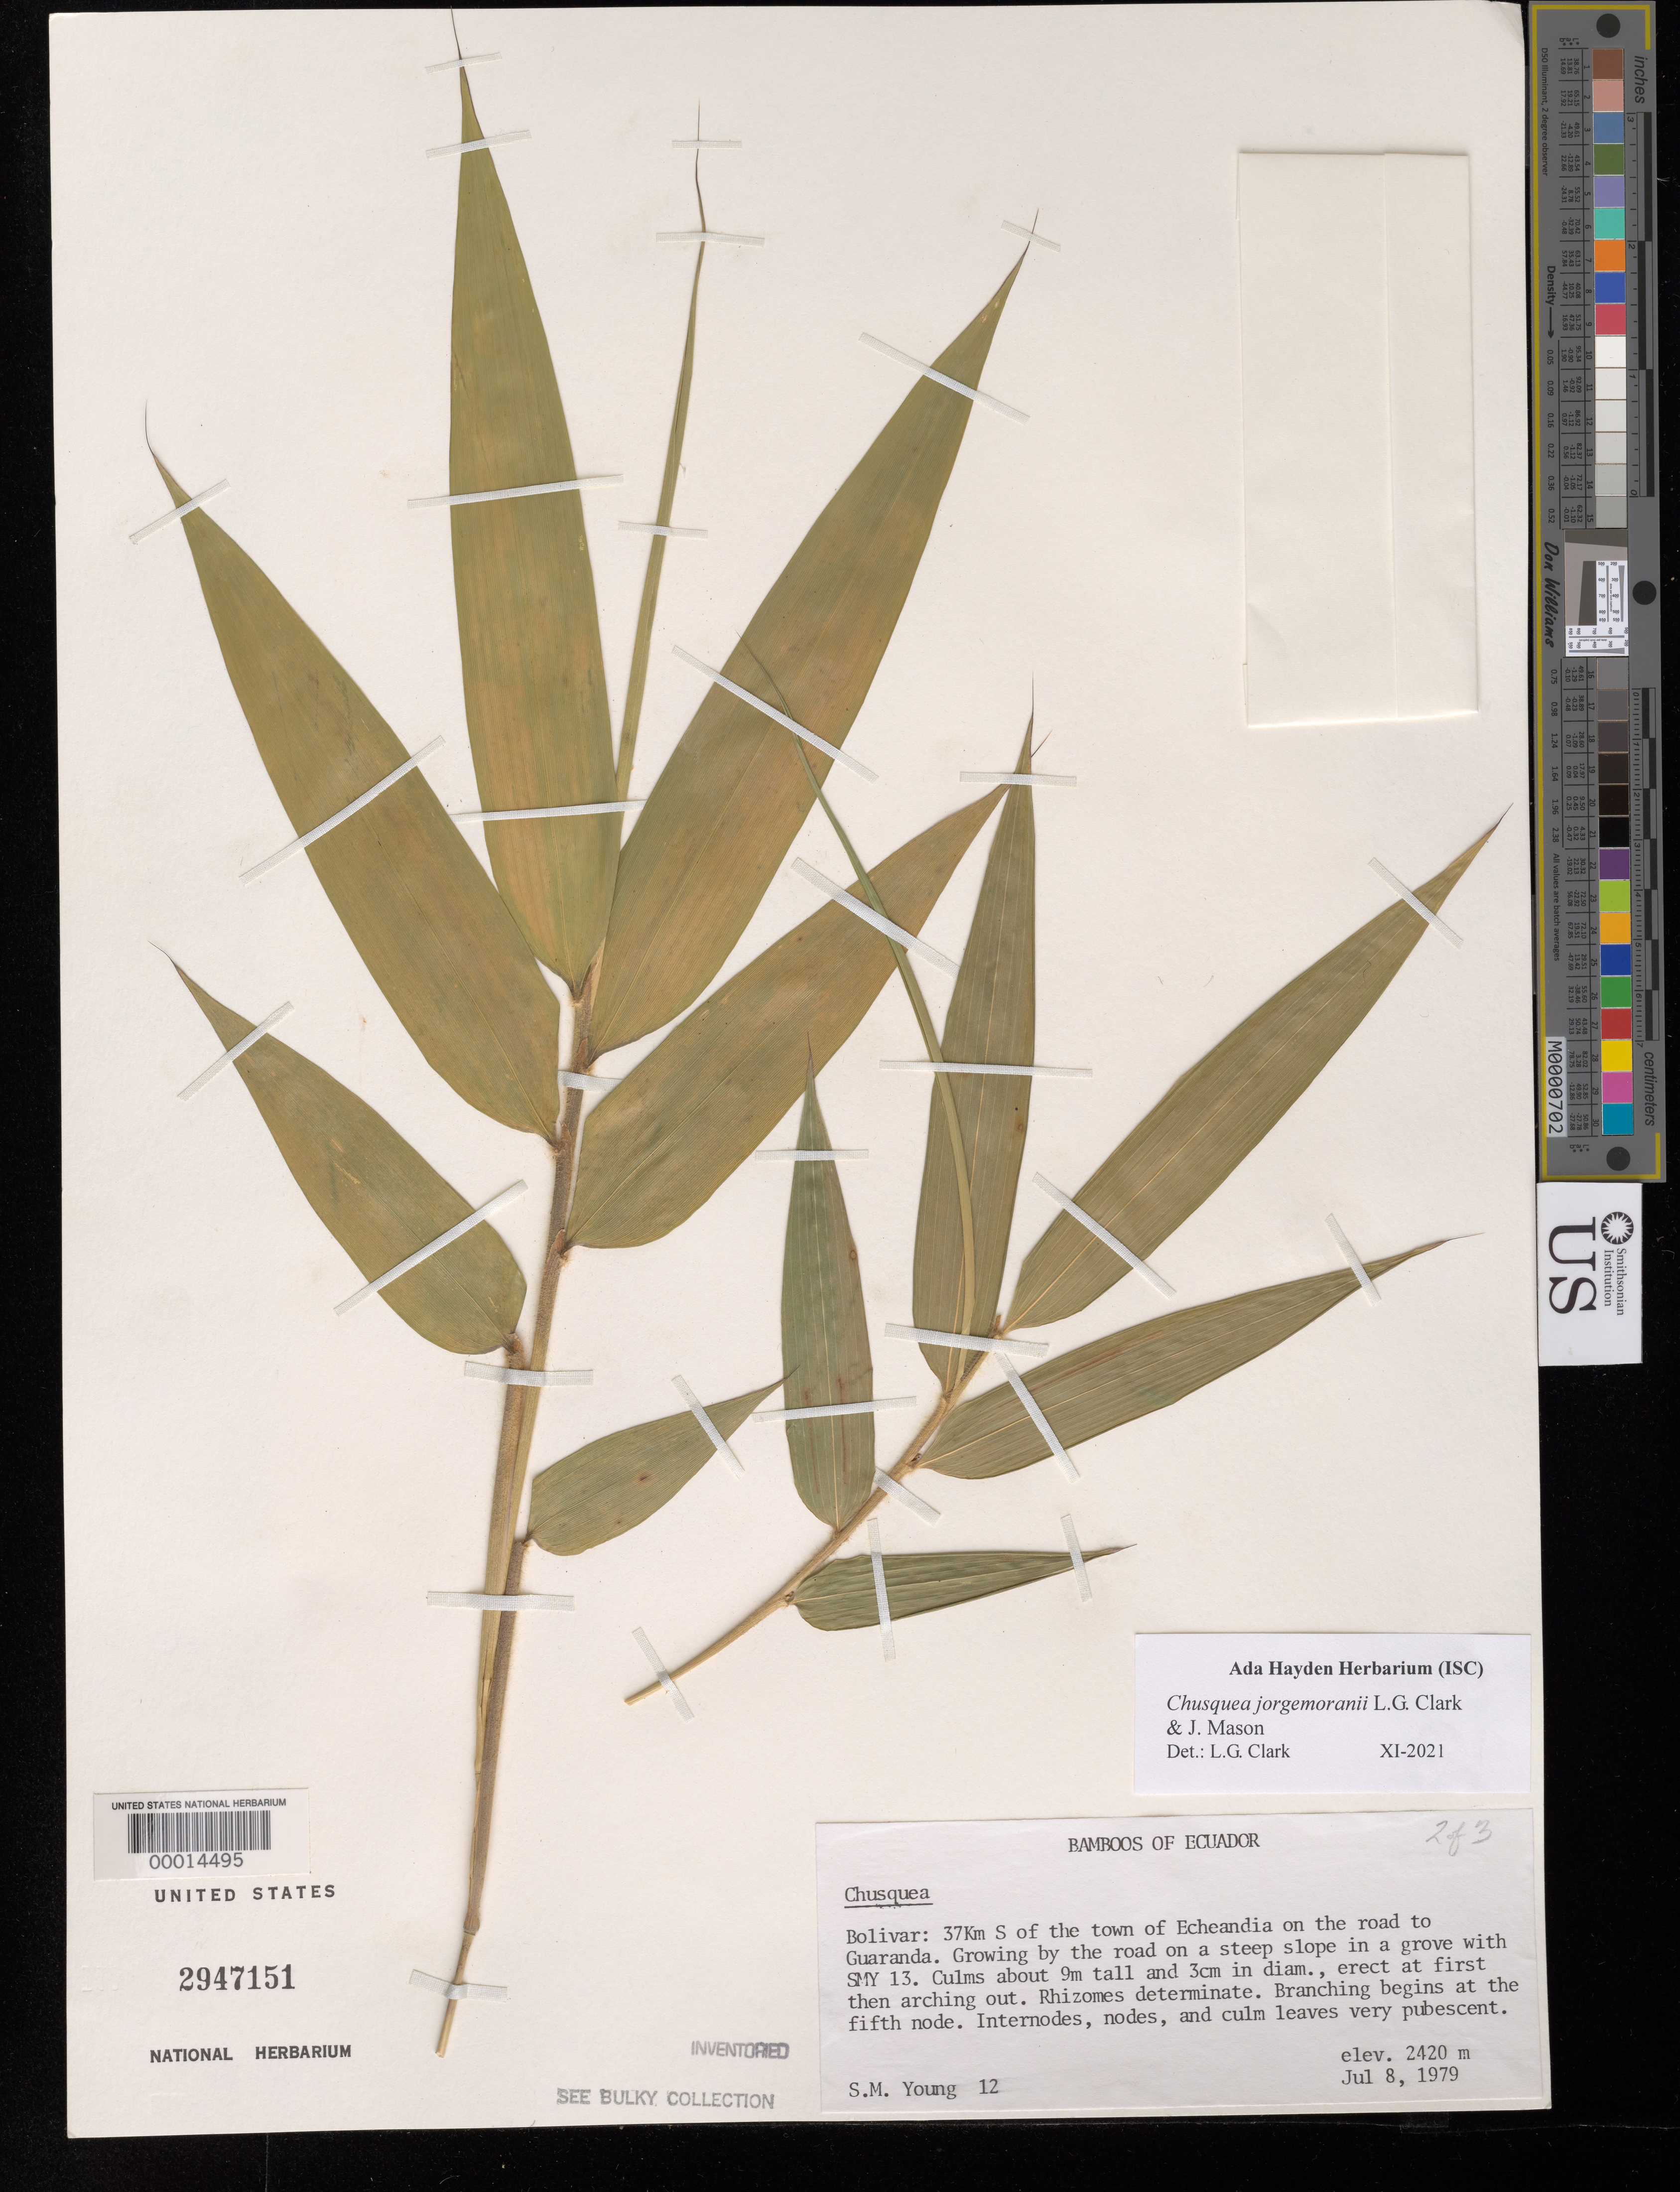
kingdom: Plantae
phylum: Tracheophyta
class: Liliopsida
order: Poales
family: Poaceae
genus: Chusquea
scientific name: Chusquea jorgemoranii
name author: L.G. Clark & J.J.Mason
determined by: Clark, Lynn G., (ISC), Iowa State University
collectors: S. Young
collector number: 12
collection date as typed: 08 Jul 1979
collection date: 1979-07-08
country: Ecuador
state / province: Bolívar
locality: Echeandia/Guaranda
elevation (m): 2420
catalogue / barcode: US 2947151